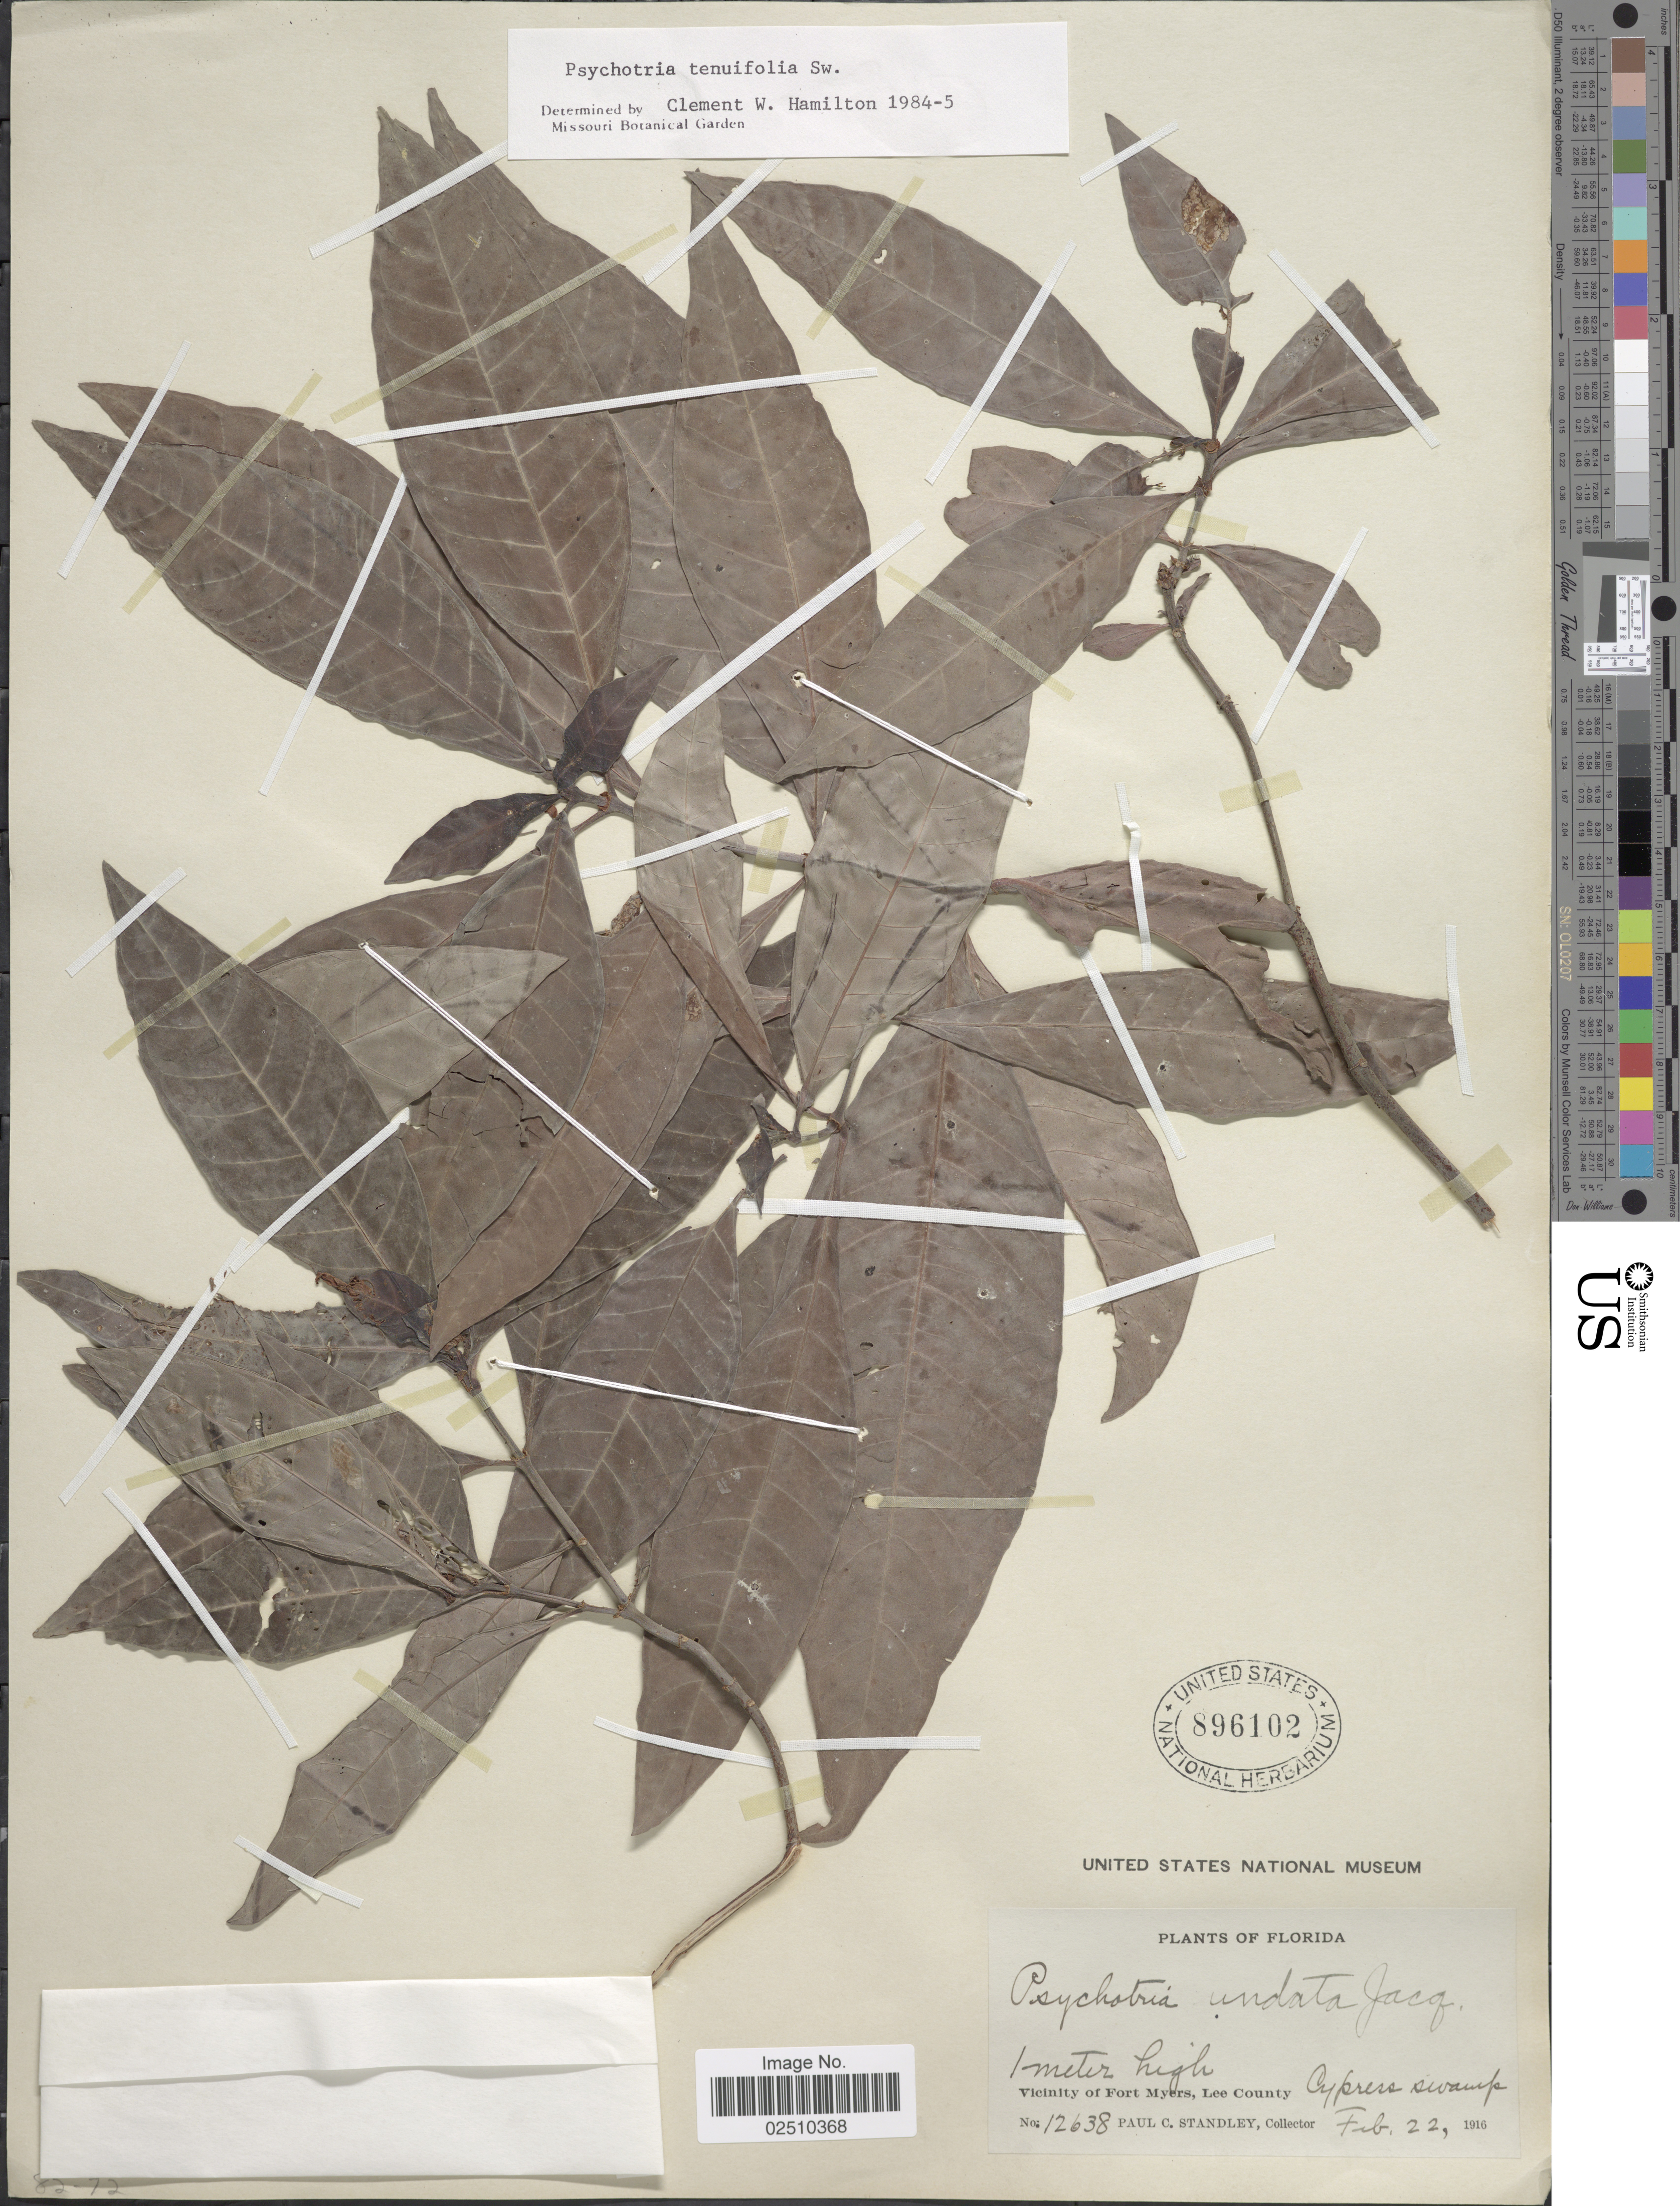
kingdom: Plantae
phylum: Tracheophyta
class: Magnoliopsida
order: Gentianales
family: Rubiaceae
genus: Psychotria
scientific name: Psychotria tenuifolia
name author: Sw.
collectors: P. C. Standley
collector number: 12638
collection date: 1916-02-22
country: United States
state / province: Florida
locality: Vicinity of Fort Myers, Lee County, Cypress Swamp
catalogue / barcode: US 896102